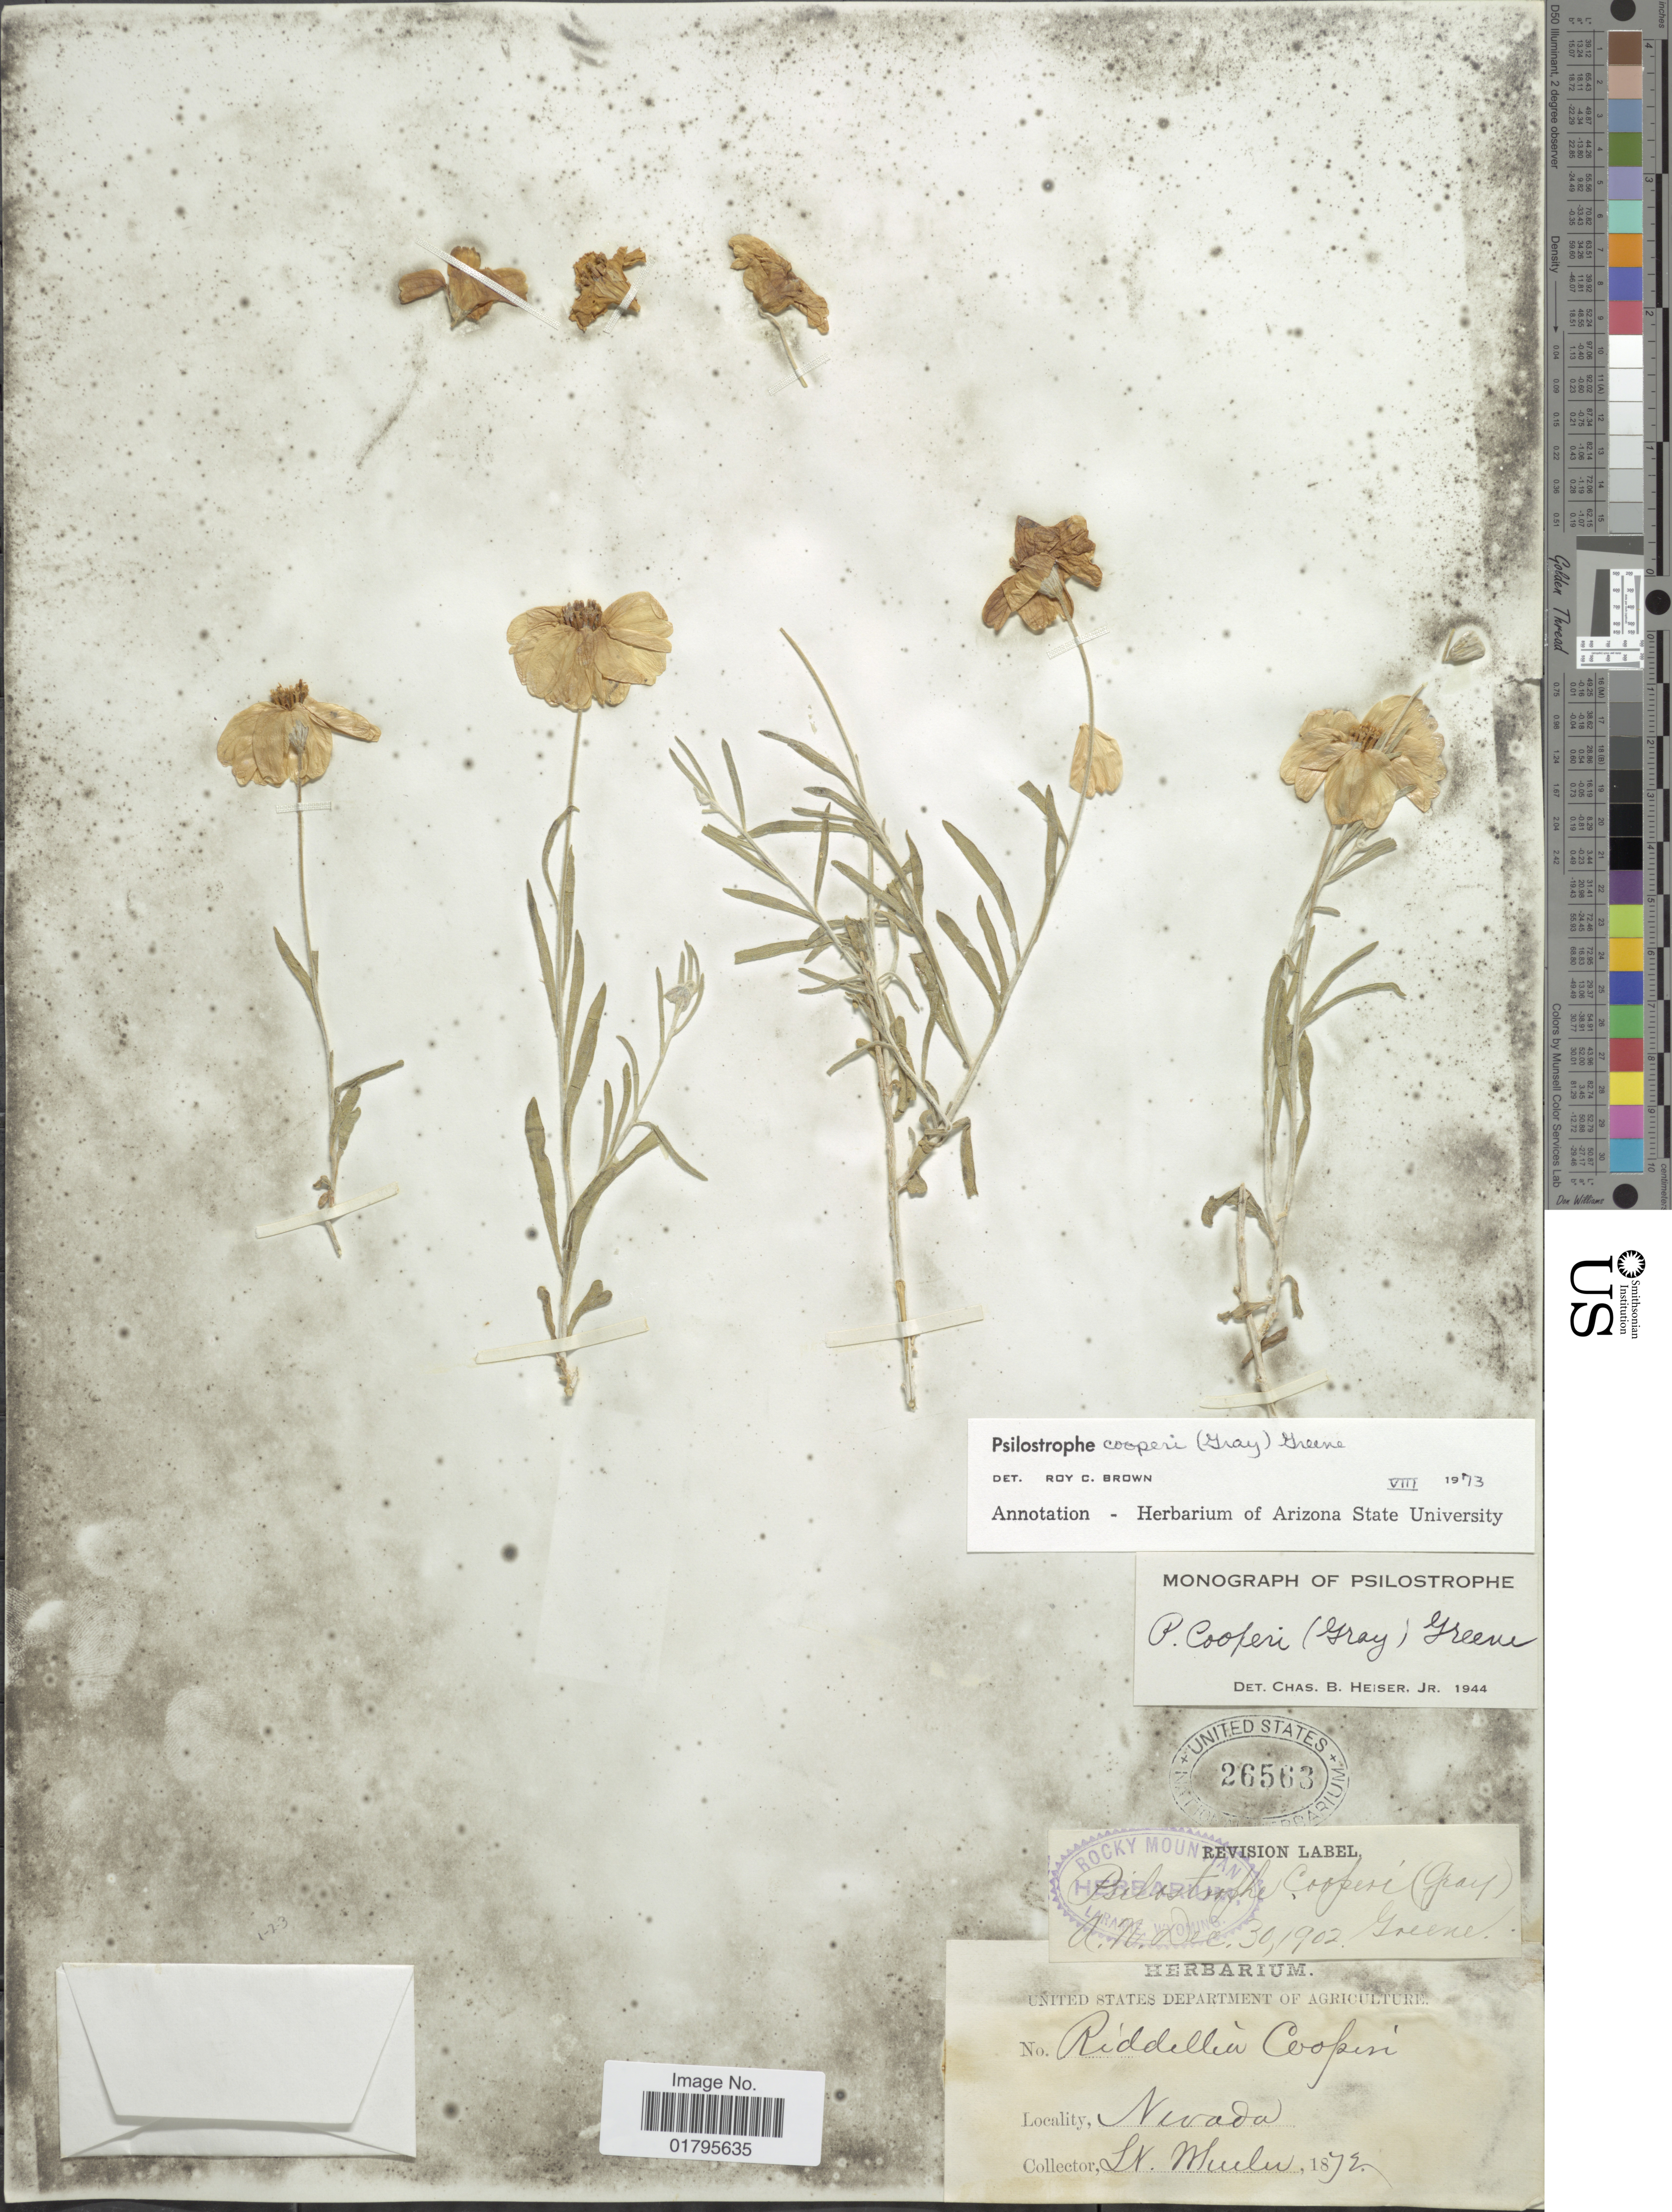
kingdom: Plantae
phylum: Tracheophyta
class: Magnoliopsida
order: Asterales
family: Asteraceae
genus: Psilostrophe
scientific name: Psilostrophe cooperi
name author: (A. Gray) Greene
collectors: -- Wheeler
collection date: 1872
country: United States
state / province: Nevada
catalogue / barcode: US 26563